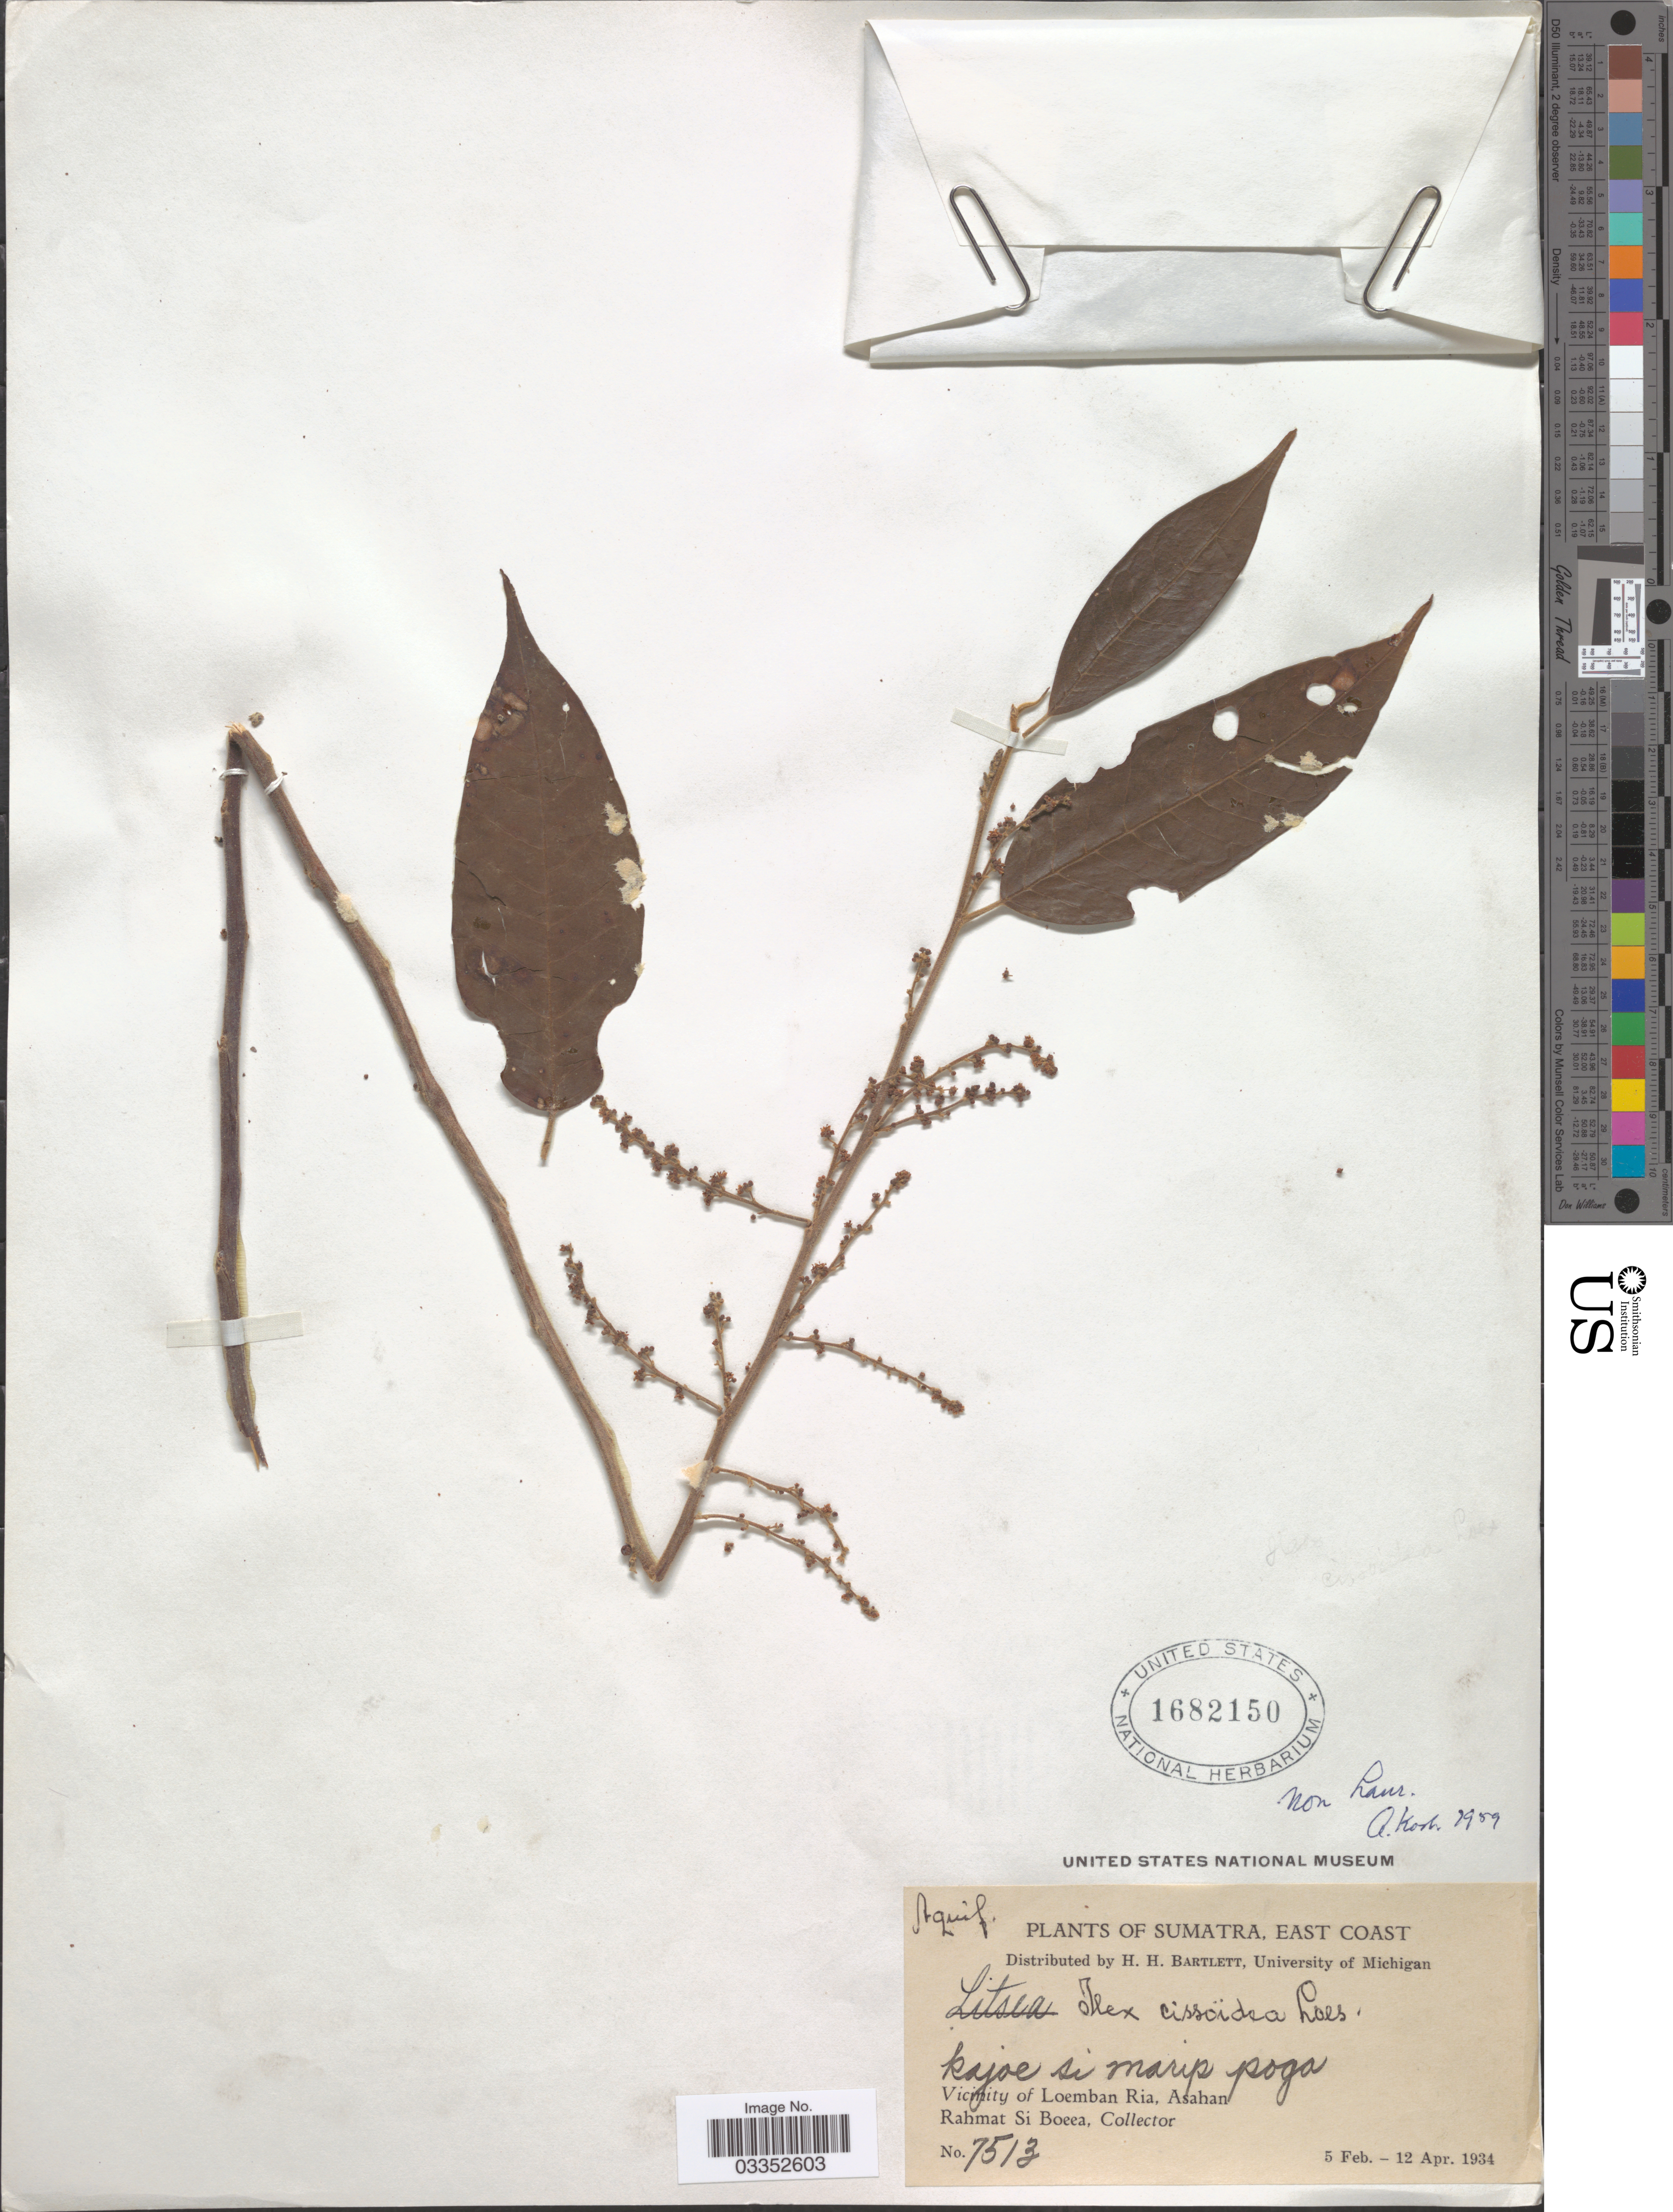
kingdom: Plantae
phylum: Tracheophyta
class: Magnoliopsida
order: Aquifoliales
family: Aquifoliaceae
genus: Ilex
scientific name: Ilex cissoides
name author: Loes.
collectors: Rahmat Si Boeea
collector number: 7513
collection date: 1934-02-05/1934-04-12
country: Indonesia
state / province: Sumatra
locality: East Coast. Vicinity of Loemban Ria, Asahan.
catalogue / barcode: US 1682150